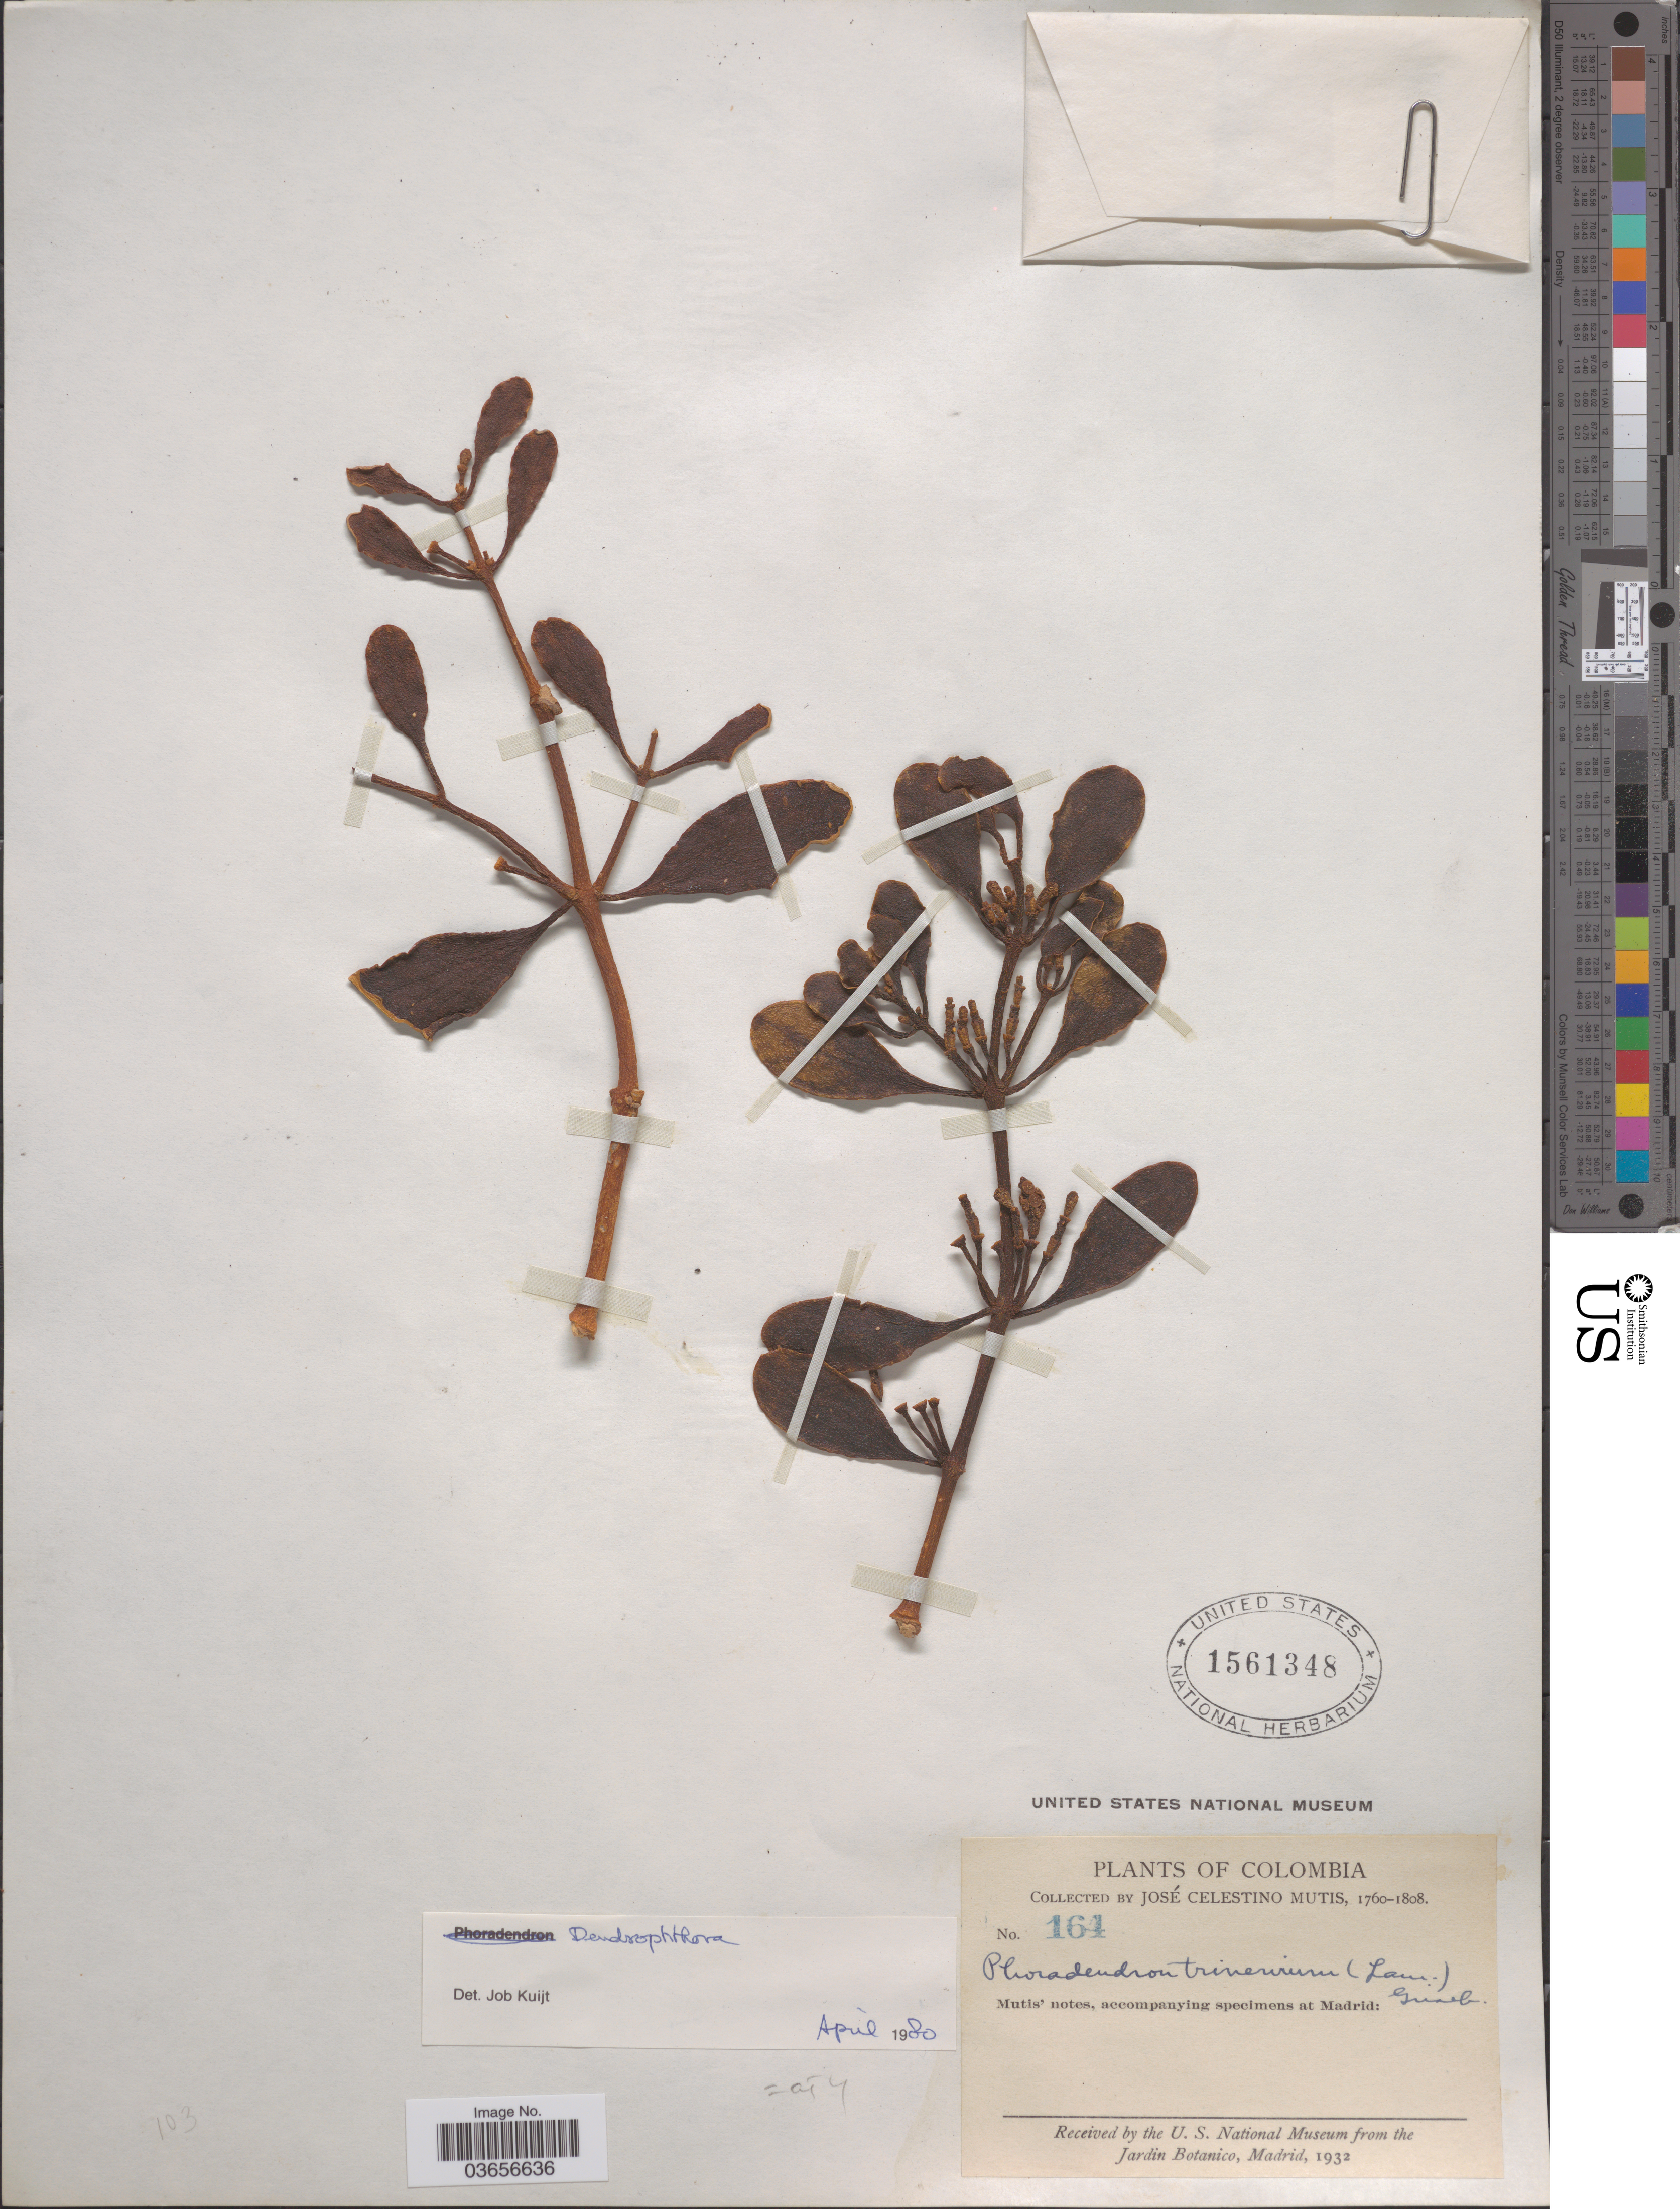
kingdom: Plantae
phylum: Tracheophyta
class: Magnoliopsida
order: Santalales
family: Viscaceae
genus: Dendrophthora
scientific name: Dendrophthora sp.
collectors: J. C. B. Mutis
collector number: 164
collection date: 1760/1808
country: Colombia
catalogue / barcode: US 1561348